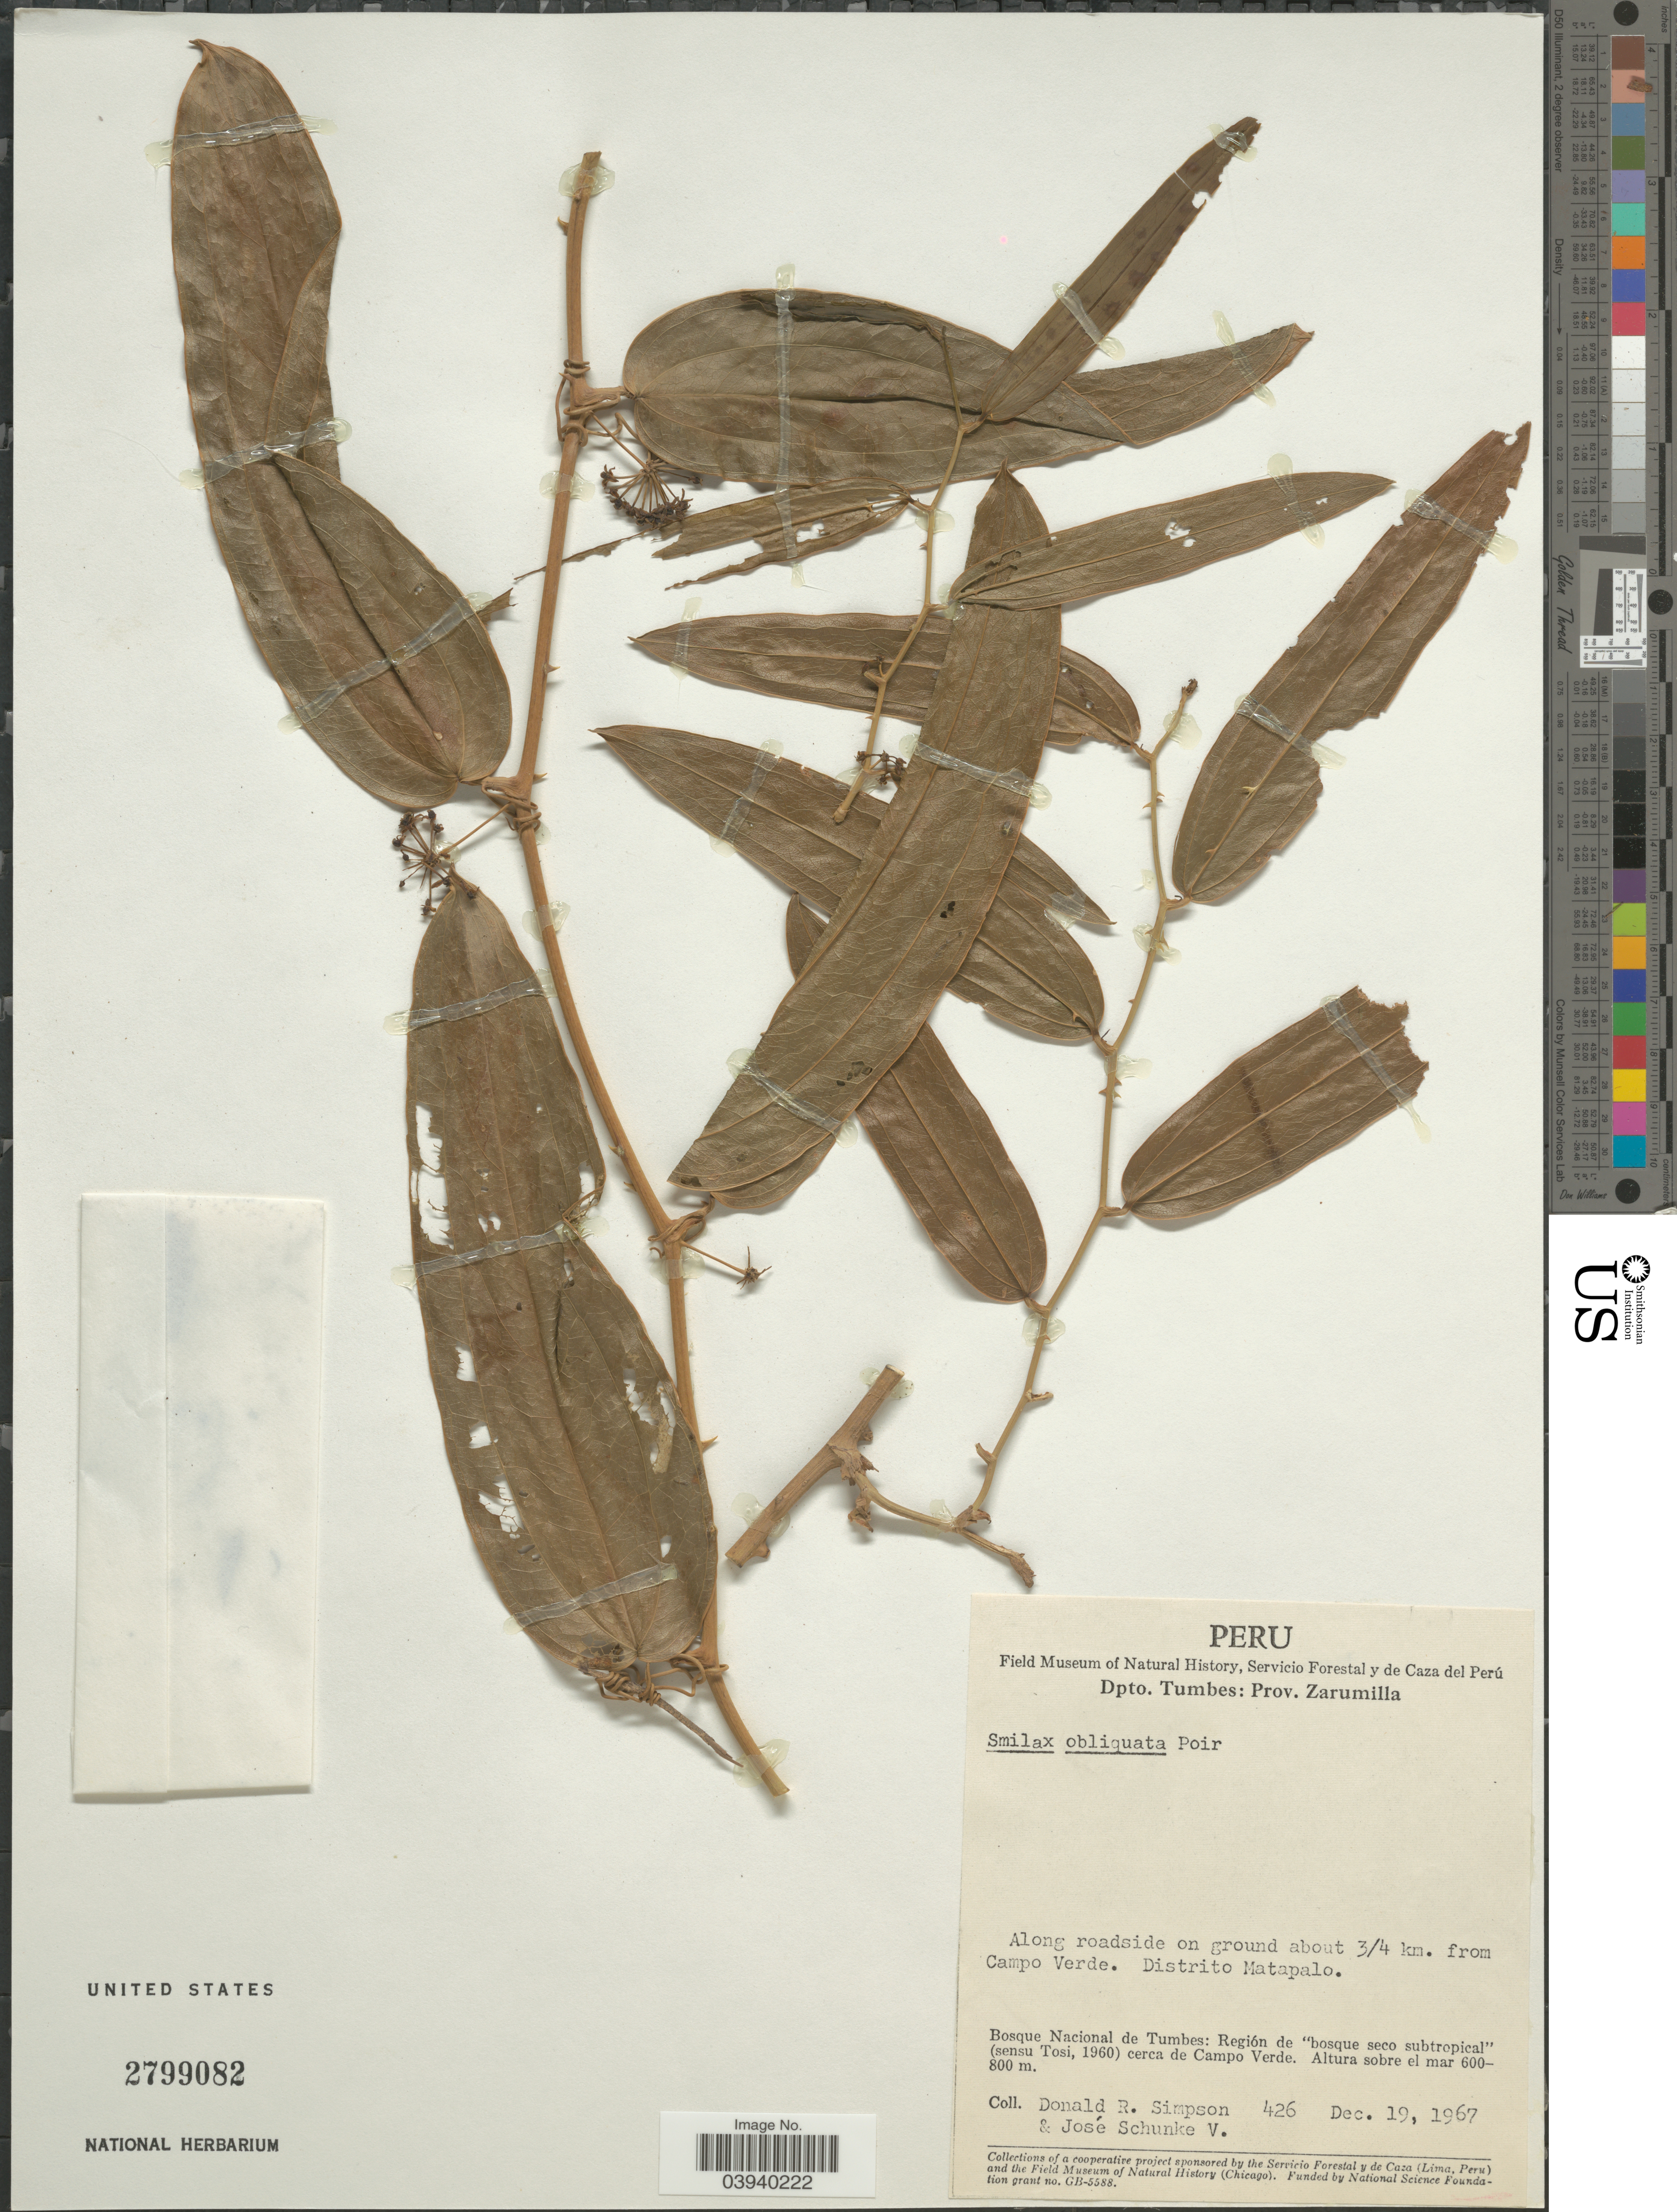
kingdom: Plantae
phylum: Tracheophyta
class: Liliopsida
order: Liliales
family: Smilacaceae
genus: Smilax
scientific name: Smilax obliquata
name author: Duhamel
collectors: D. R. Simpson & J. Schunke Vigo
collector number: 426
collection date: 1967-12-19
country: Peru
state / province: Tumbes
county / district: Zarumilla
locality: Dpto. Tumbes: Prov. Zarumilla. Along roadside on ground about 3/4 km. from Campo Verde, Distrito Matapalo. Bosque Nacional de Tumbes: Región de "bosque seco subtropical" (sensu Tosi, 1960) cerca de Campo Verde.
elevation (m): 600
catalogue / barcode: US 2799082